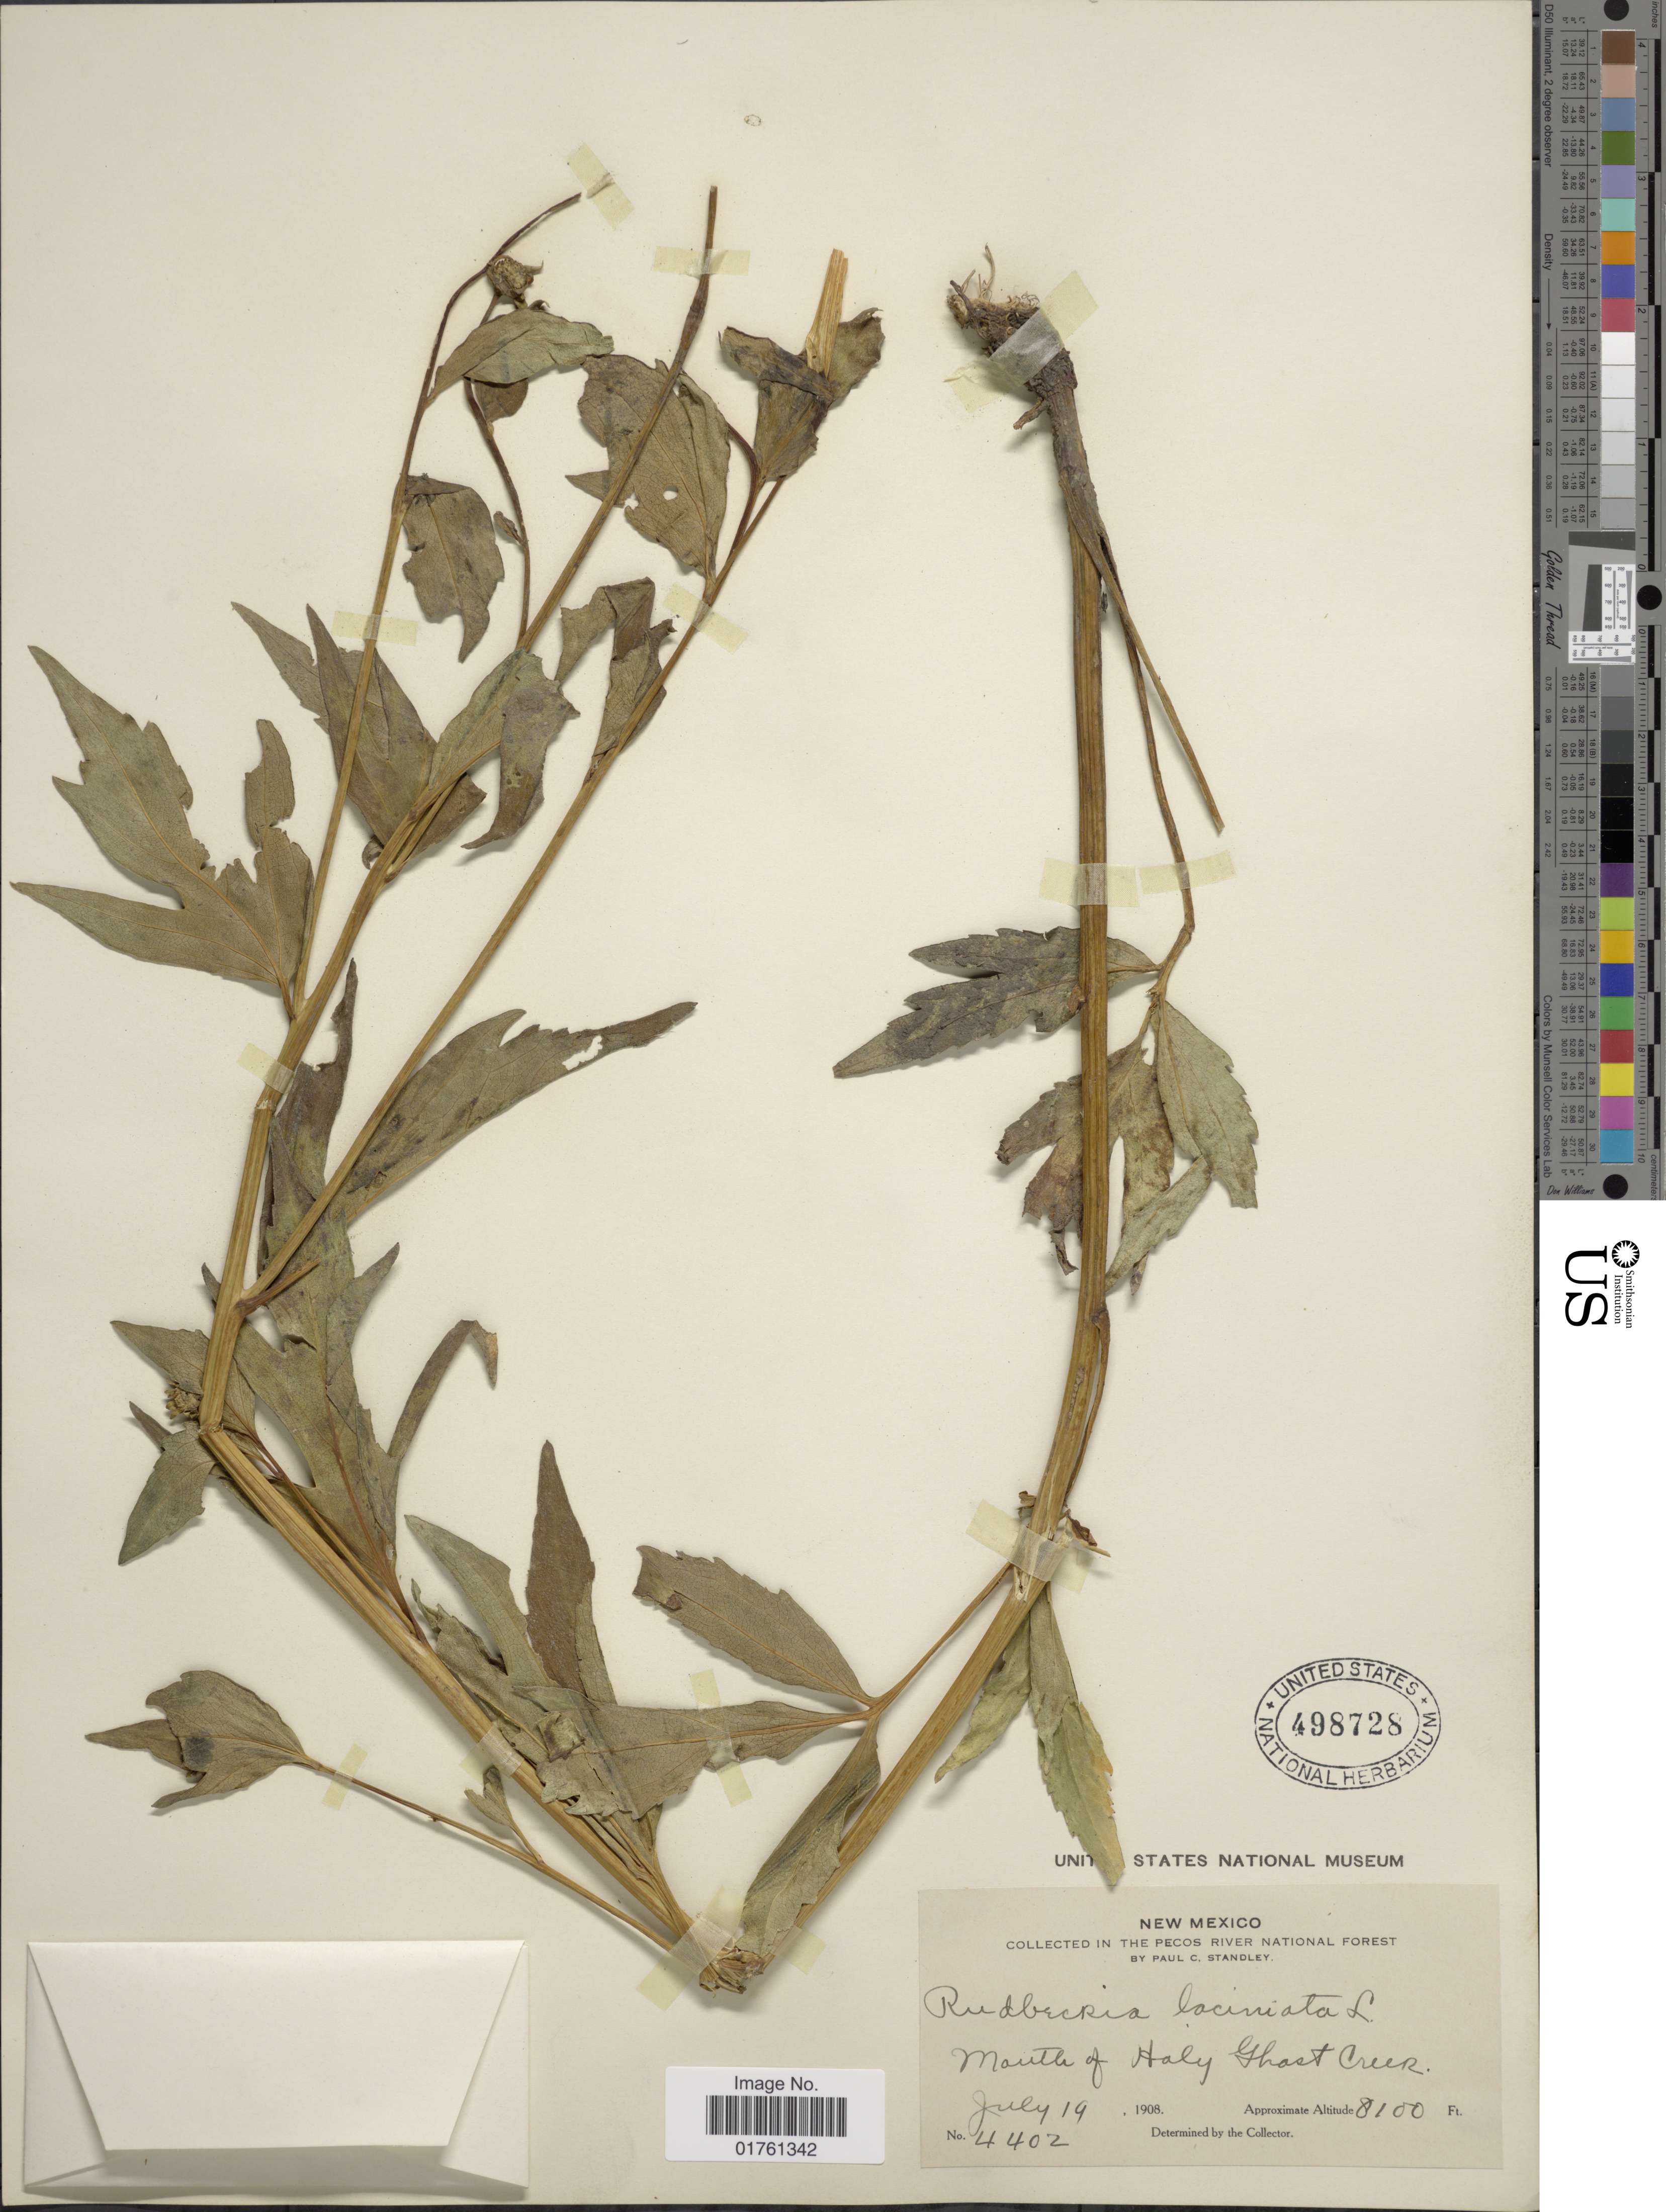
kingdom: Plantae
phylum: Tracheophyta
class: Magnoliopsida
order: Asterales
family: Asteraceae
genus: Rudbeckia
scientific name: Rudbeckia laciniata var. ampla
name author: (A. Nelson) Cronq.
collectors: P. C. Standley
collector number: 4402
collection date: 1908-07-19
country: United States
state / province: New Mexico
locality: In the Pecos River National Forest, Mouth of Holy Ghost Creek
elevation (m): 2469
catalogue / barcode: US 498728